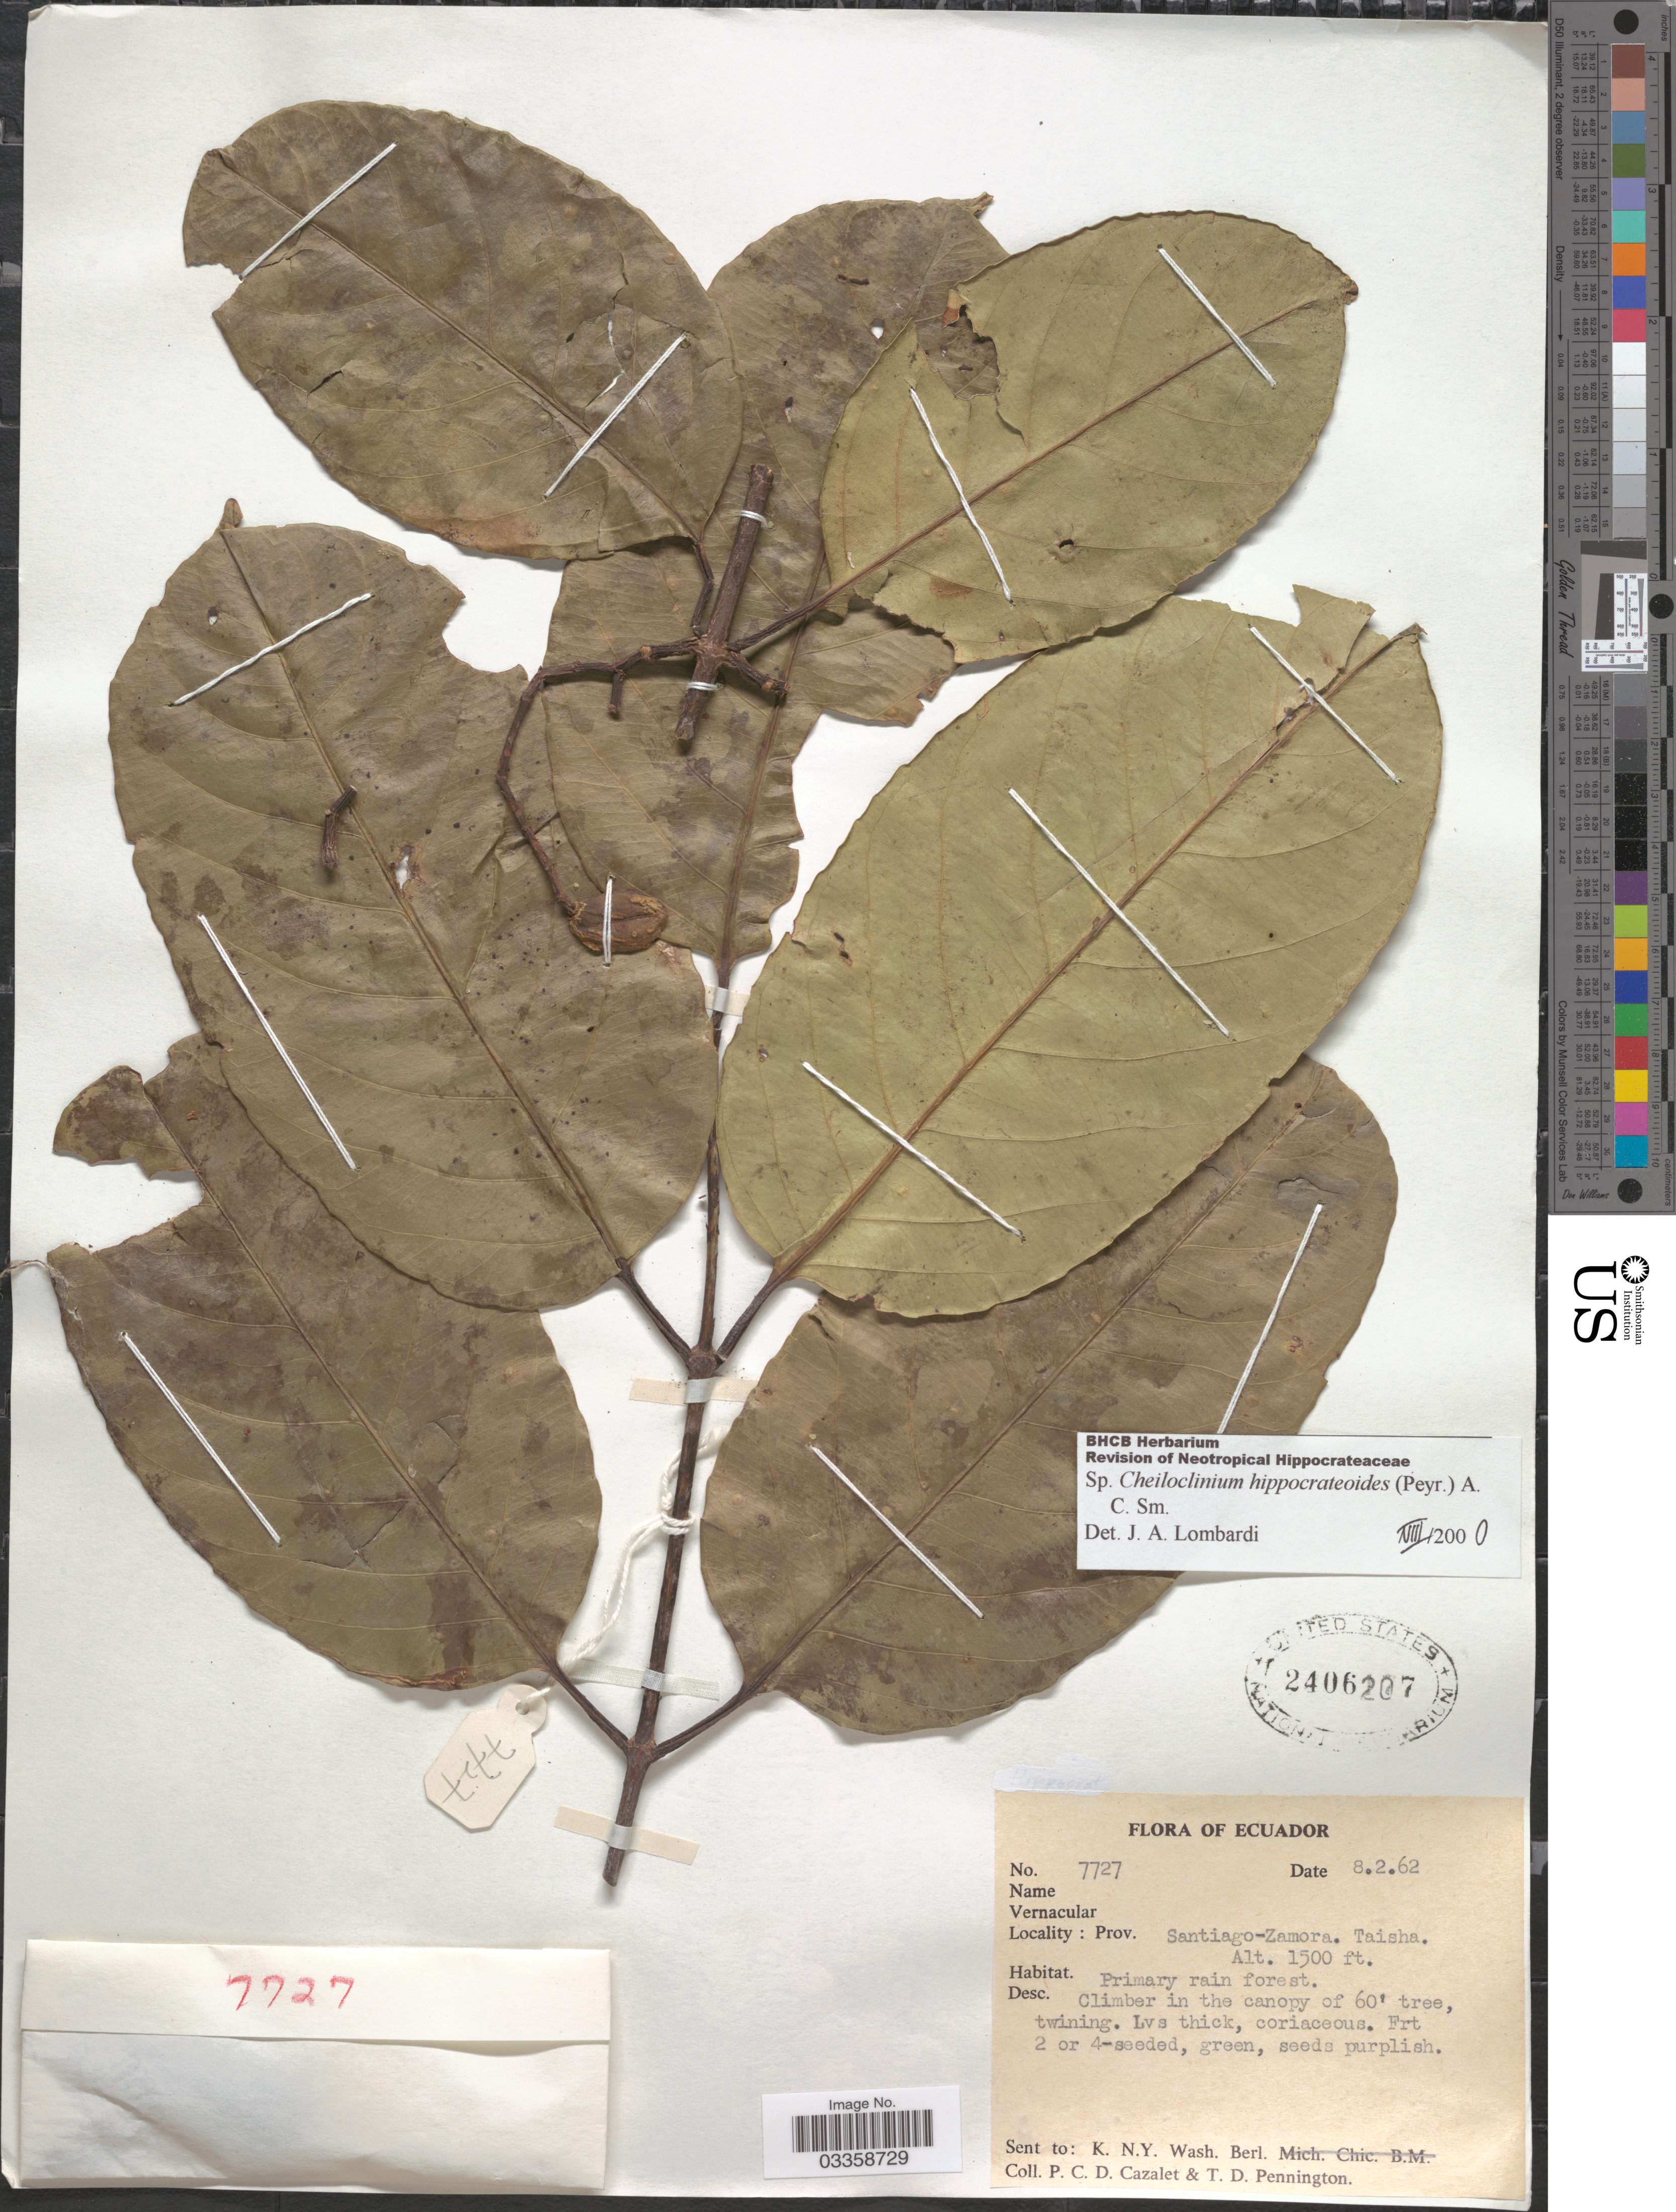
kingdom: Plantae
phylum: Tracheophyta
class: Magnoliopsida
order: Celastrales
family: Celastraceae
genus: Cheiloclinium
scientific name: Cheiloclinium hippocrateoides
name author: (Peyr.) A.C. Sm.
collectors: P. C. D. Cazalet & T. D. Pennington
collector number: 7727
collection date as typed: Transcribed d/m/y: 8/2/62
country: Ecuador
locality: Prov. Santiago-Zamora. Taisha.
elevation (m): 457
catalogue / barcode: US 2406207